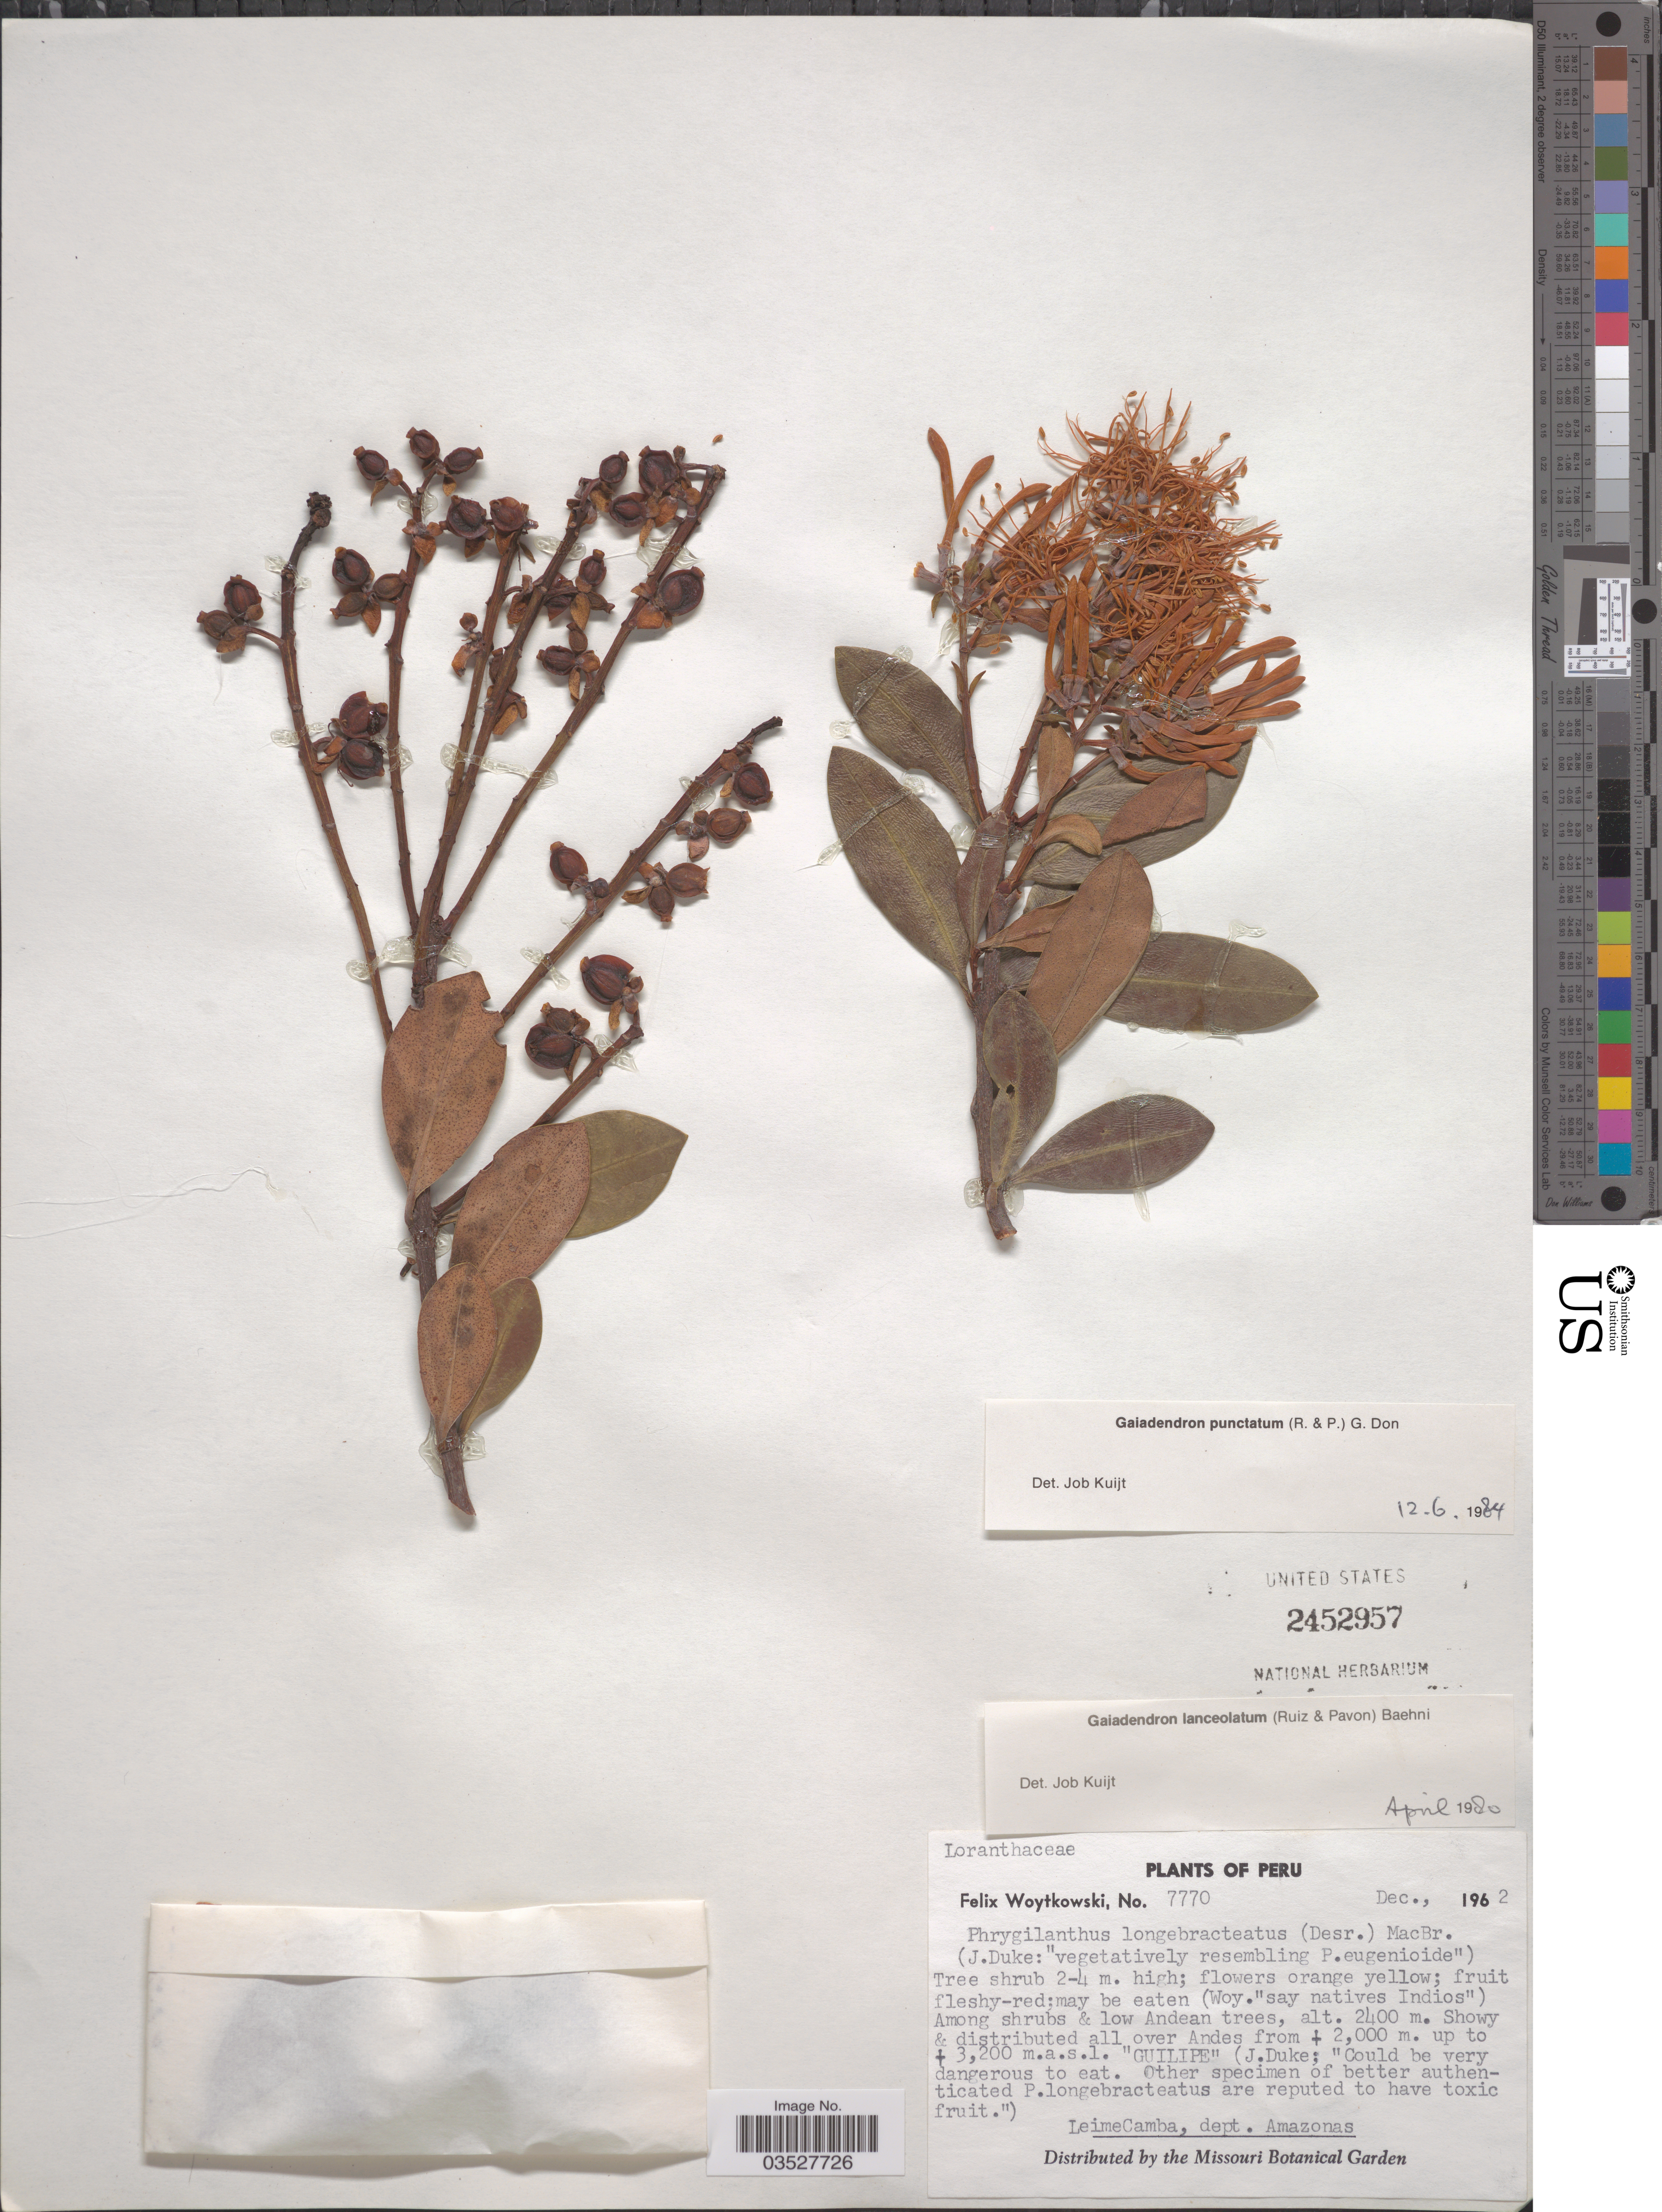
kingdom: Plantae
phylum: Tracheophyta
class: Magnoliopsida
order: Santalales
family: Loranthaceae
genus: Gaiadendron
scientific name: Gaiadendron punctatum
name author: (Ruiz & Pav.) G. Don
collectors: F. Woytkowski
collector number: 7770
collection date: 1962-12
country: Peru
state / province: Amazonas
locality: LeimeCamba, dept. Amazonas.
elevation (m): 2400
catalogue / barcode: US 2452957